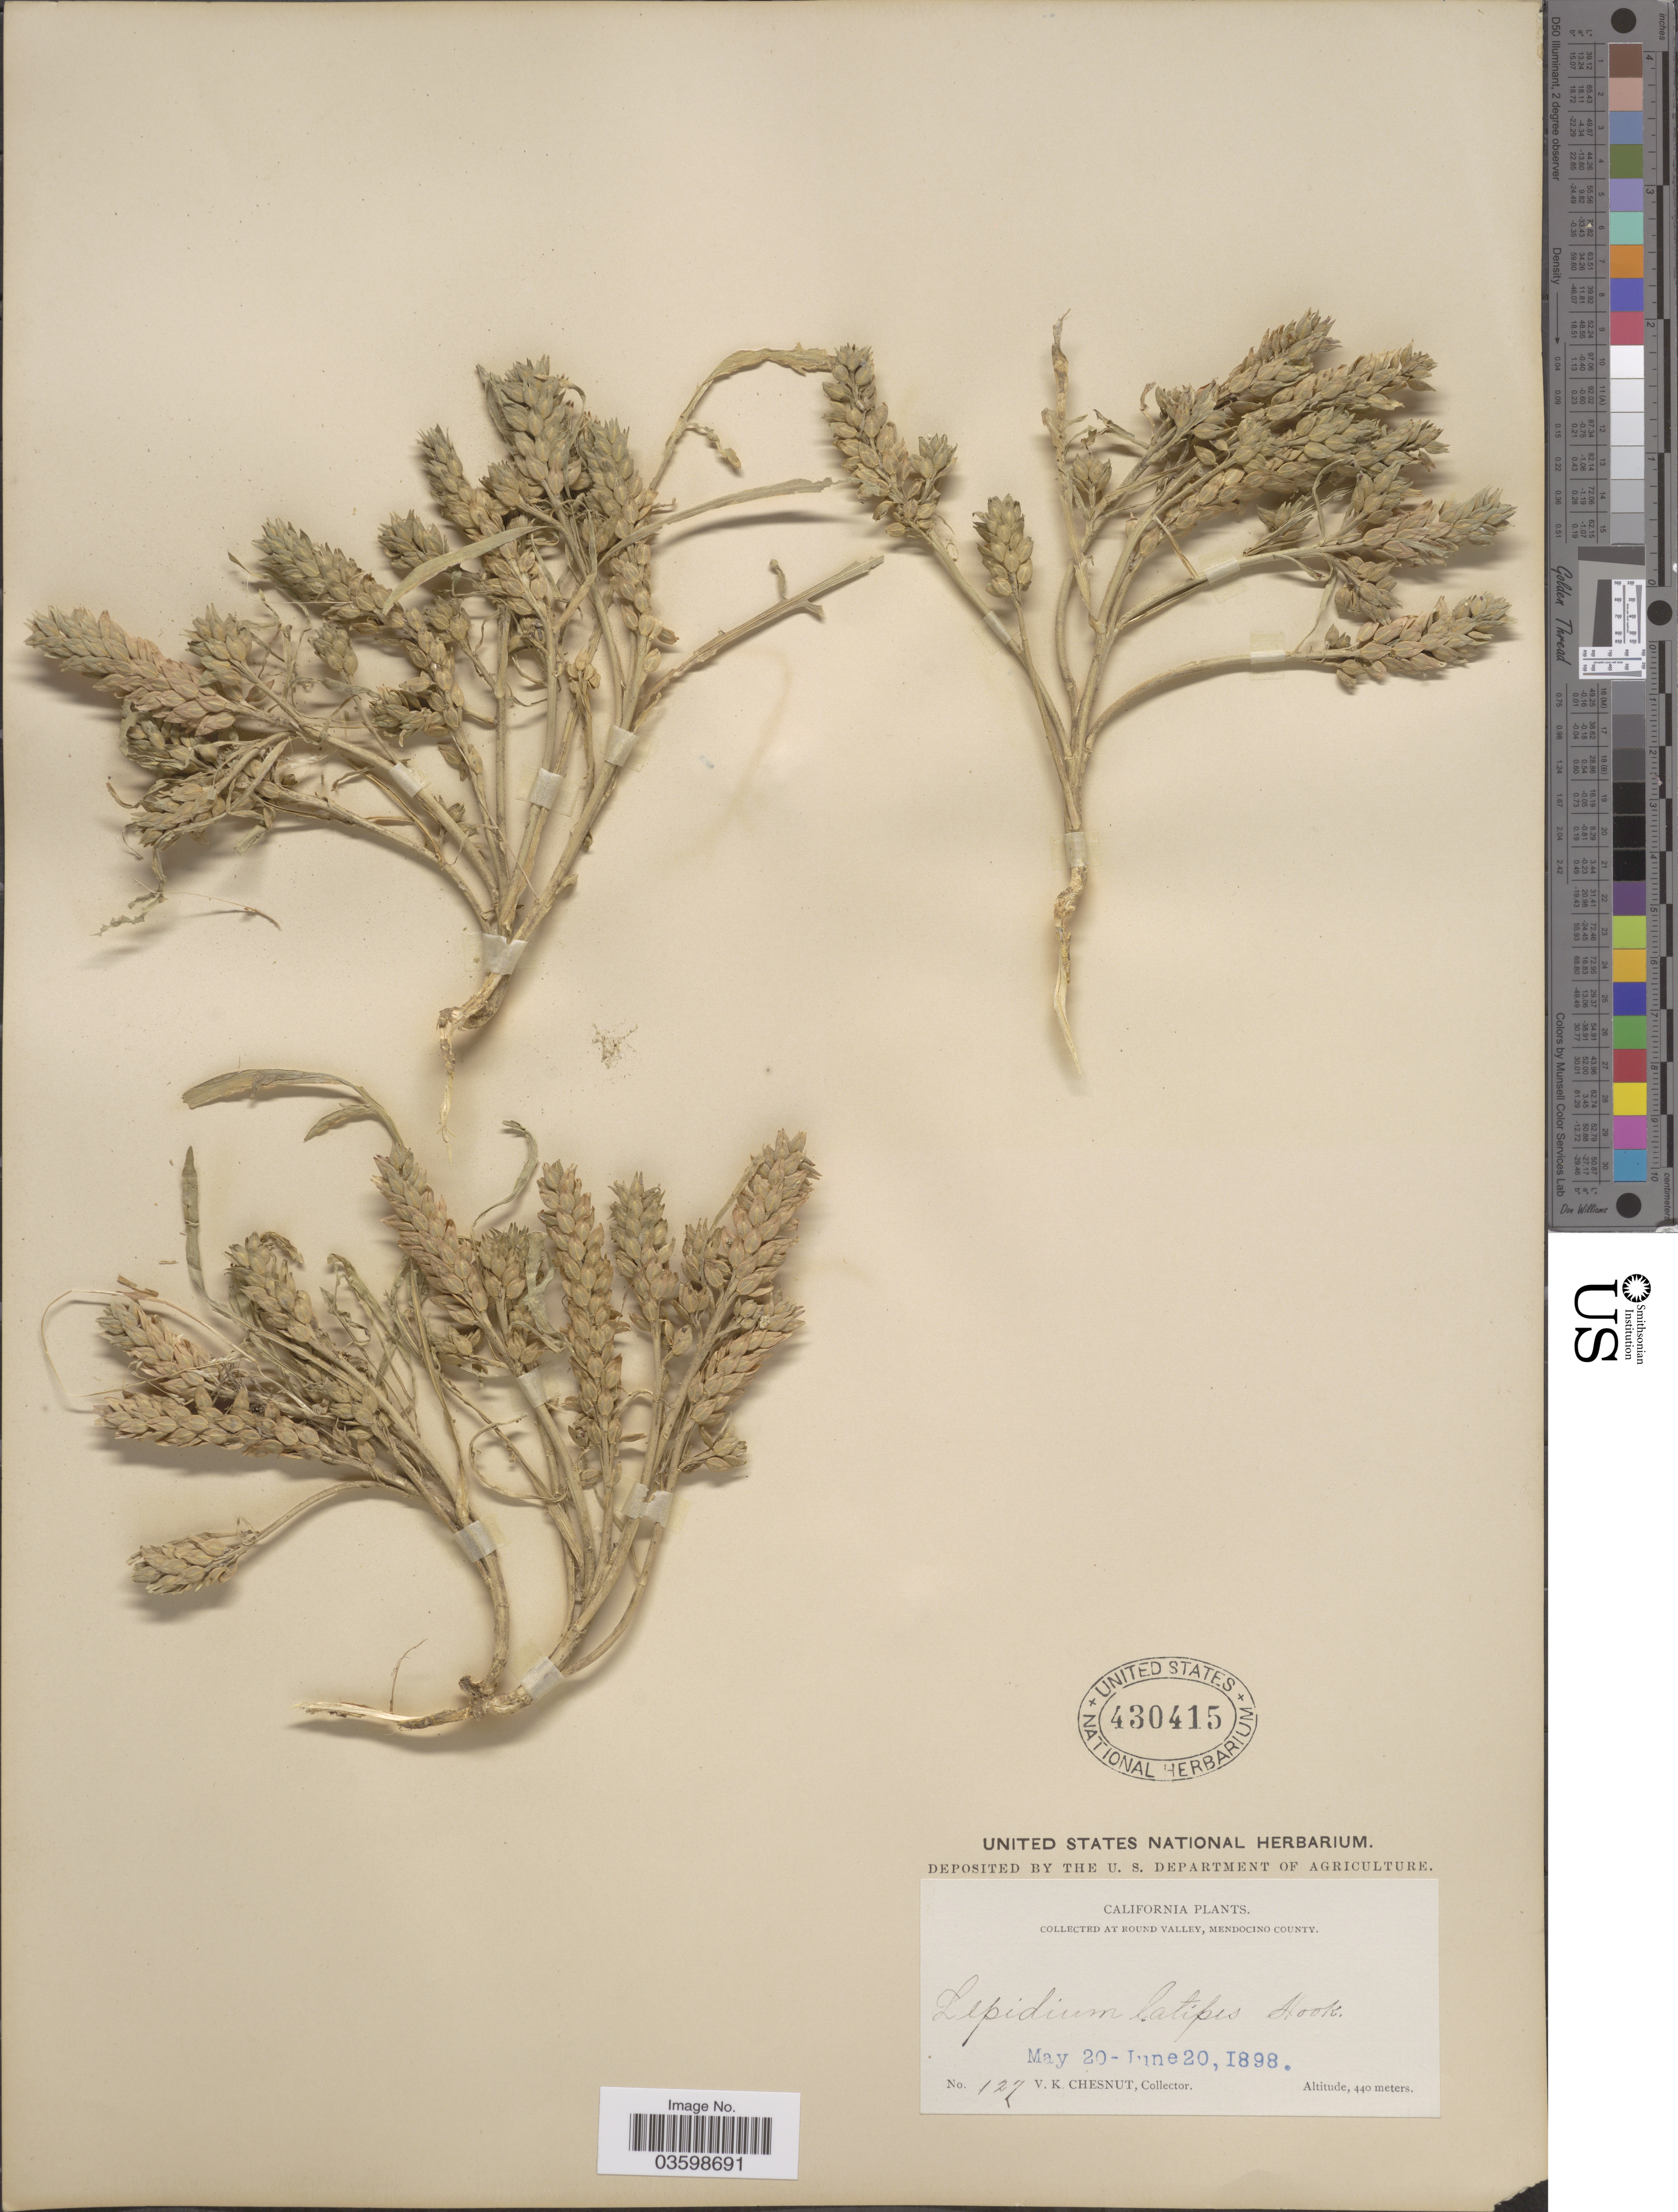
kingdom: Plantae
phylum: Tracheophyta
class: Magnoliopsida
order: Brassicales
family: Brassicaceae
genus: Lepidium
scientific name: Lepidium latipes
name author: Hook.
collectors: V. Chesnut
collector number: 127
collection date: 1898-05-20/1898-06-20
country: United States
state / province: California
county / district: Mendocino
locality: At Round Valley, Mendocino County.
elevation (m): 440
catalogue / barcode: US 430415